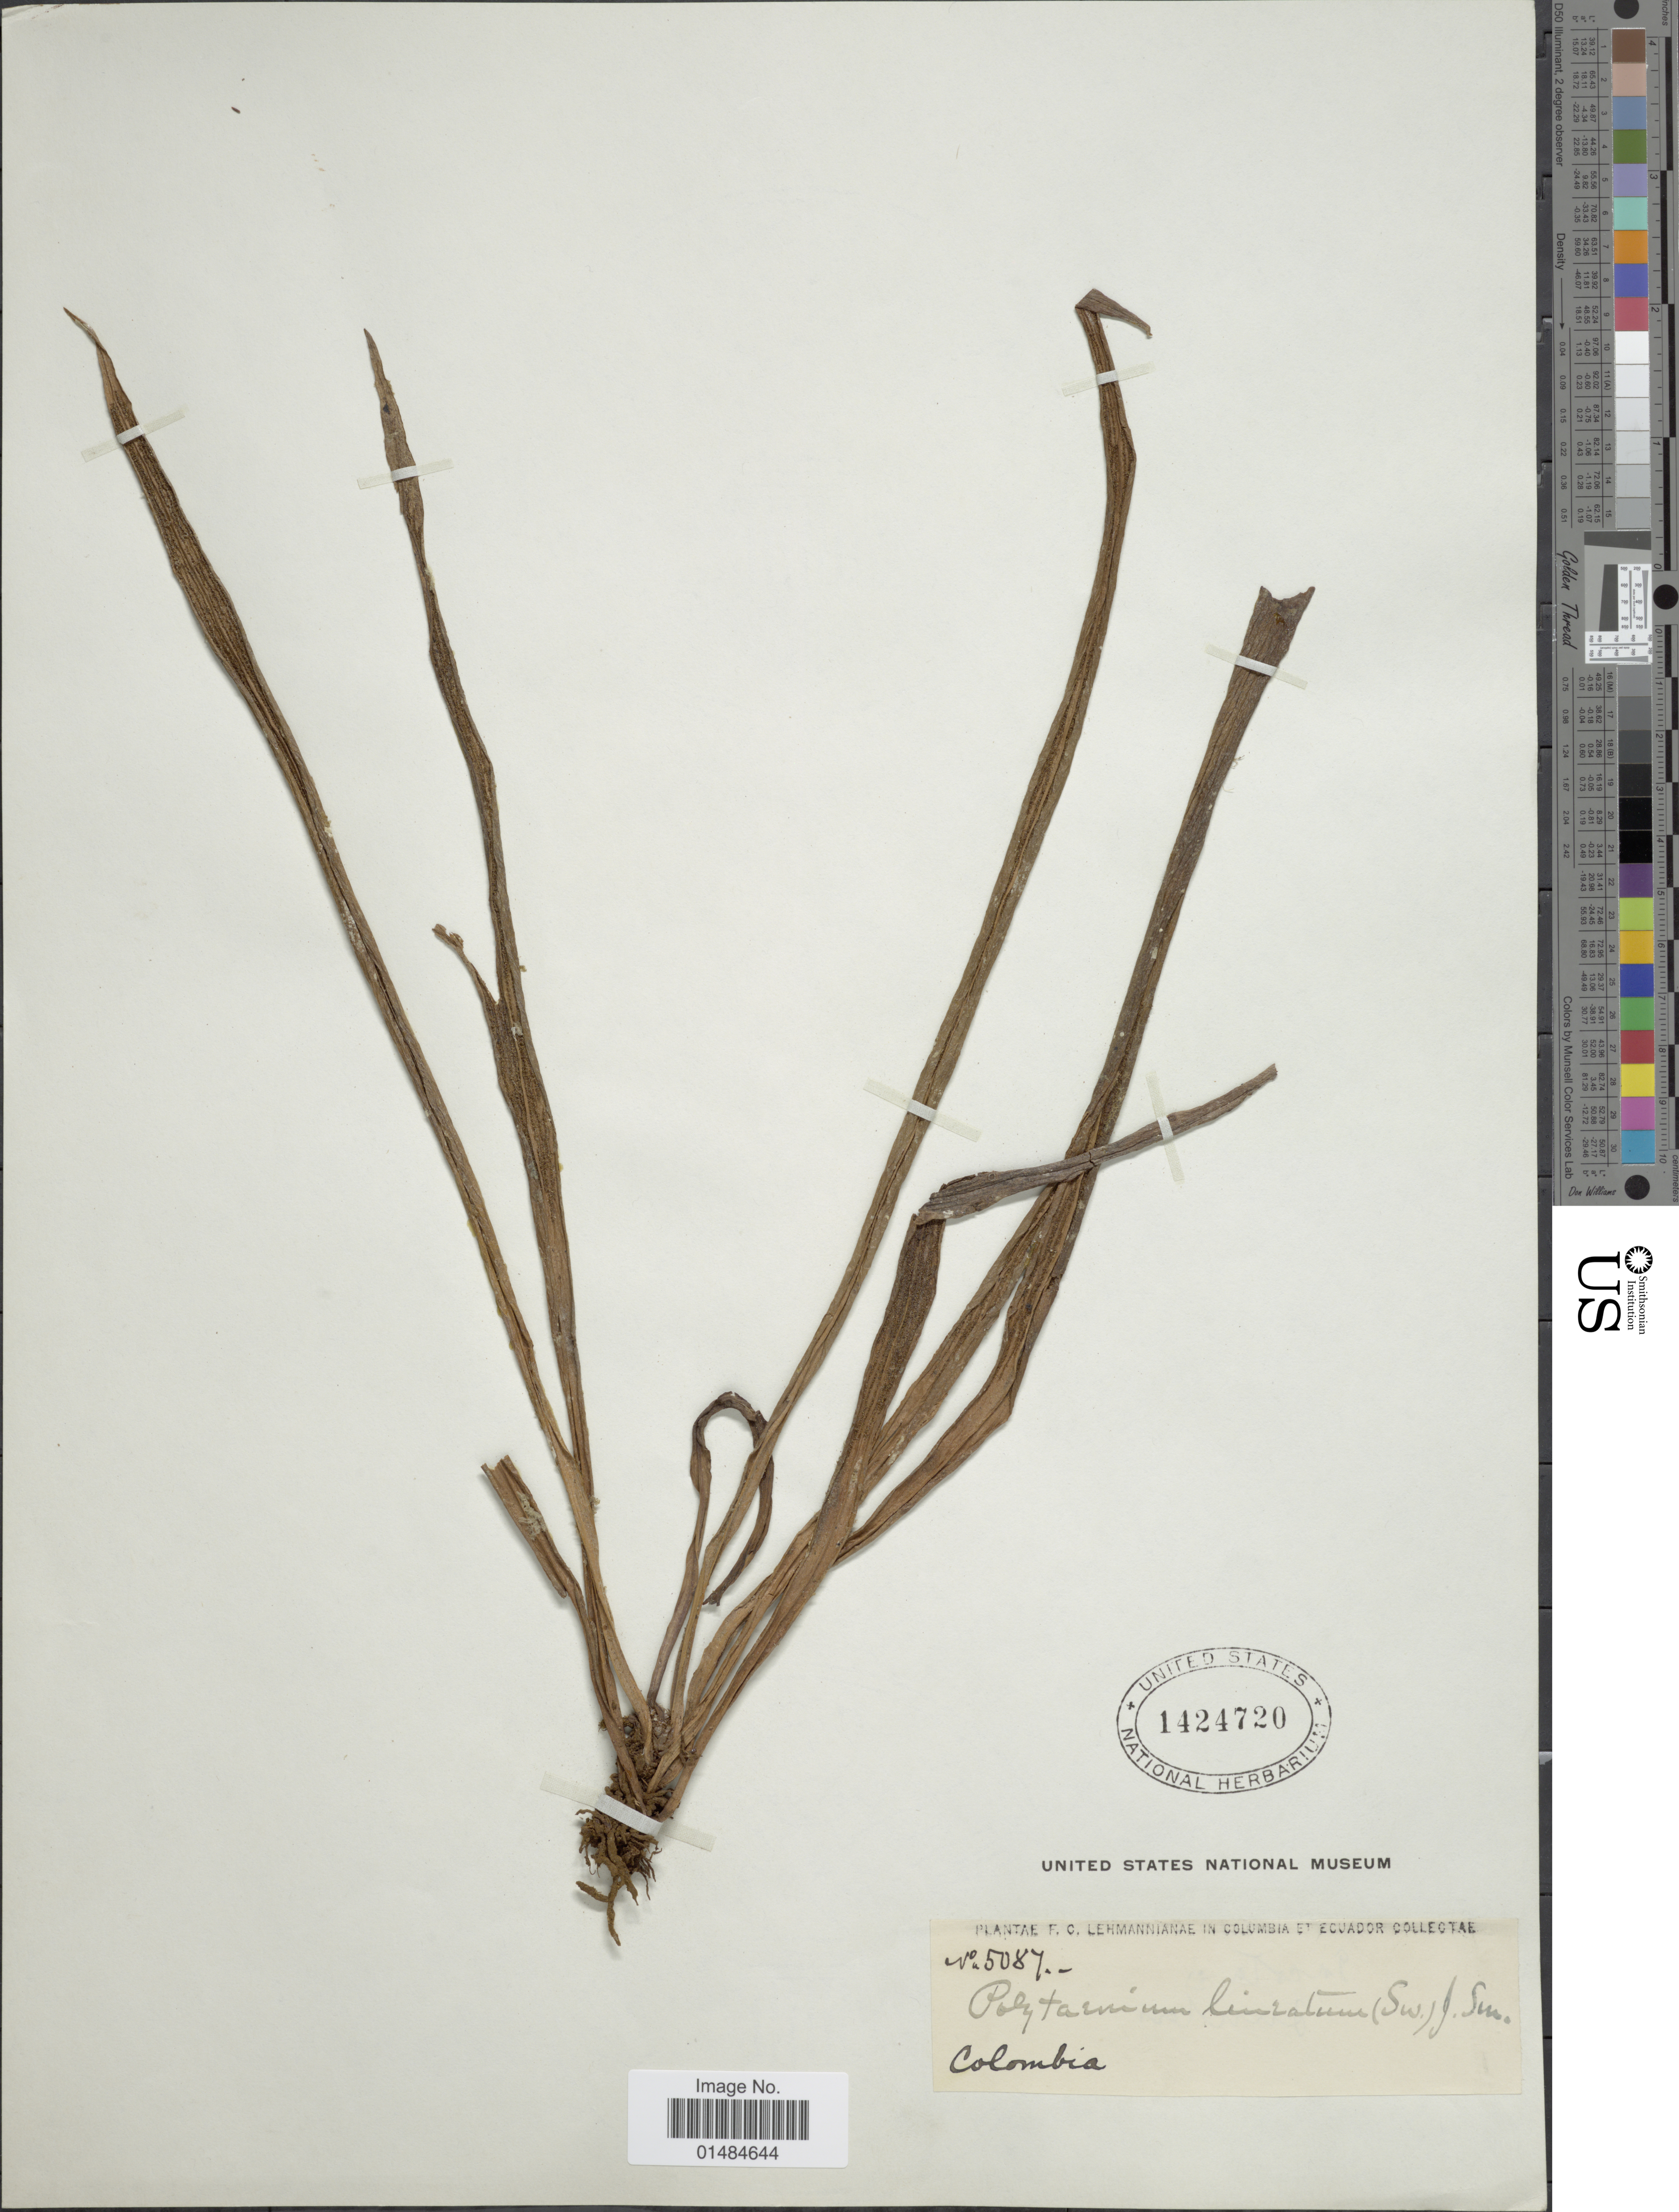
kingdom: Plantae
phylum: Tracheophyta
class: Polypodiopsida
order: Polypodiales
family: Pteridaceae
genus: Polytaenium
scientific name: Polytaenium lineatum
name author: (Sw.) J. Sm.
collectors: F. C. Lehmann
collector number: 5087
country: Colombia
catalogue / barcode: US 1424720